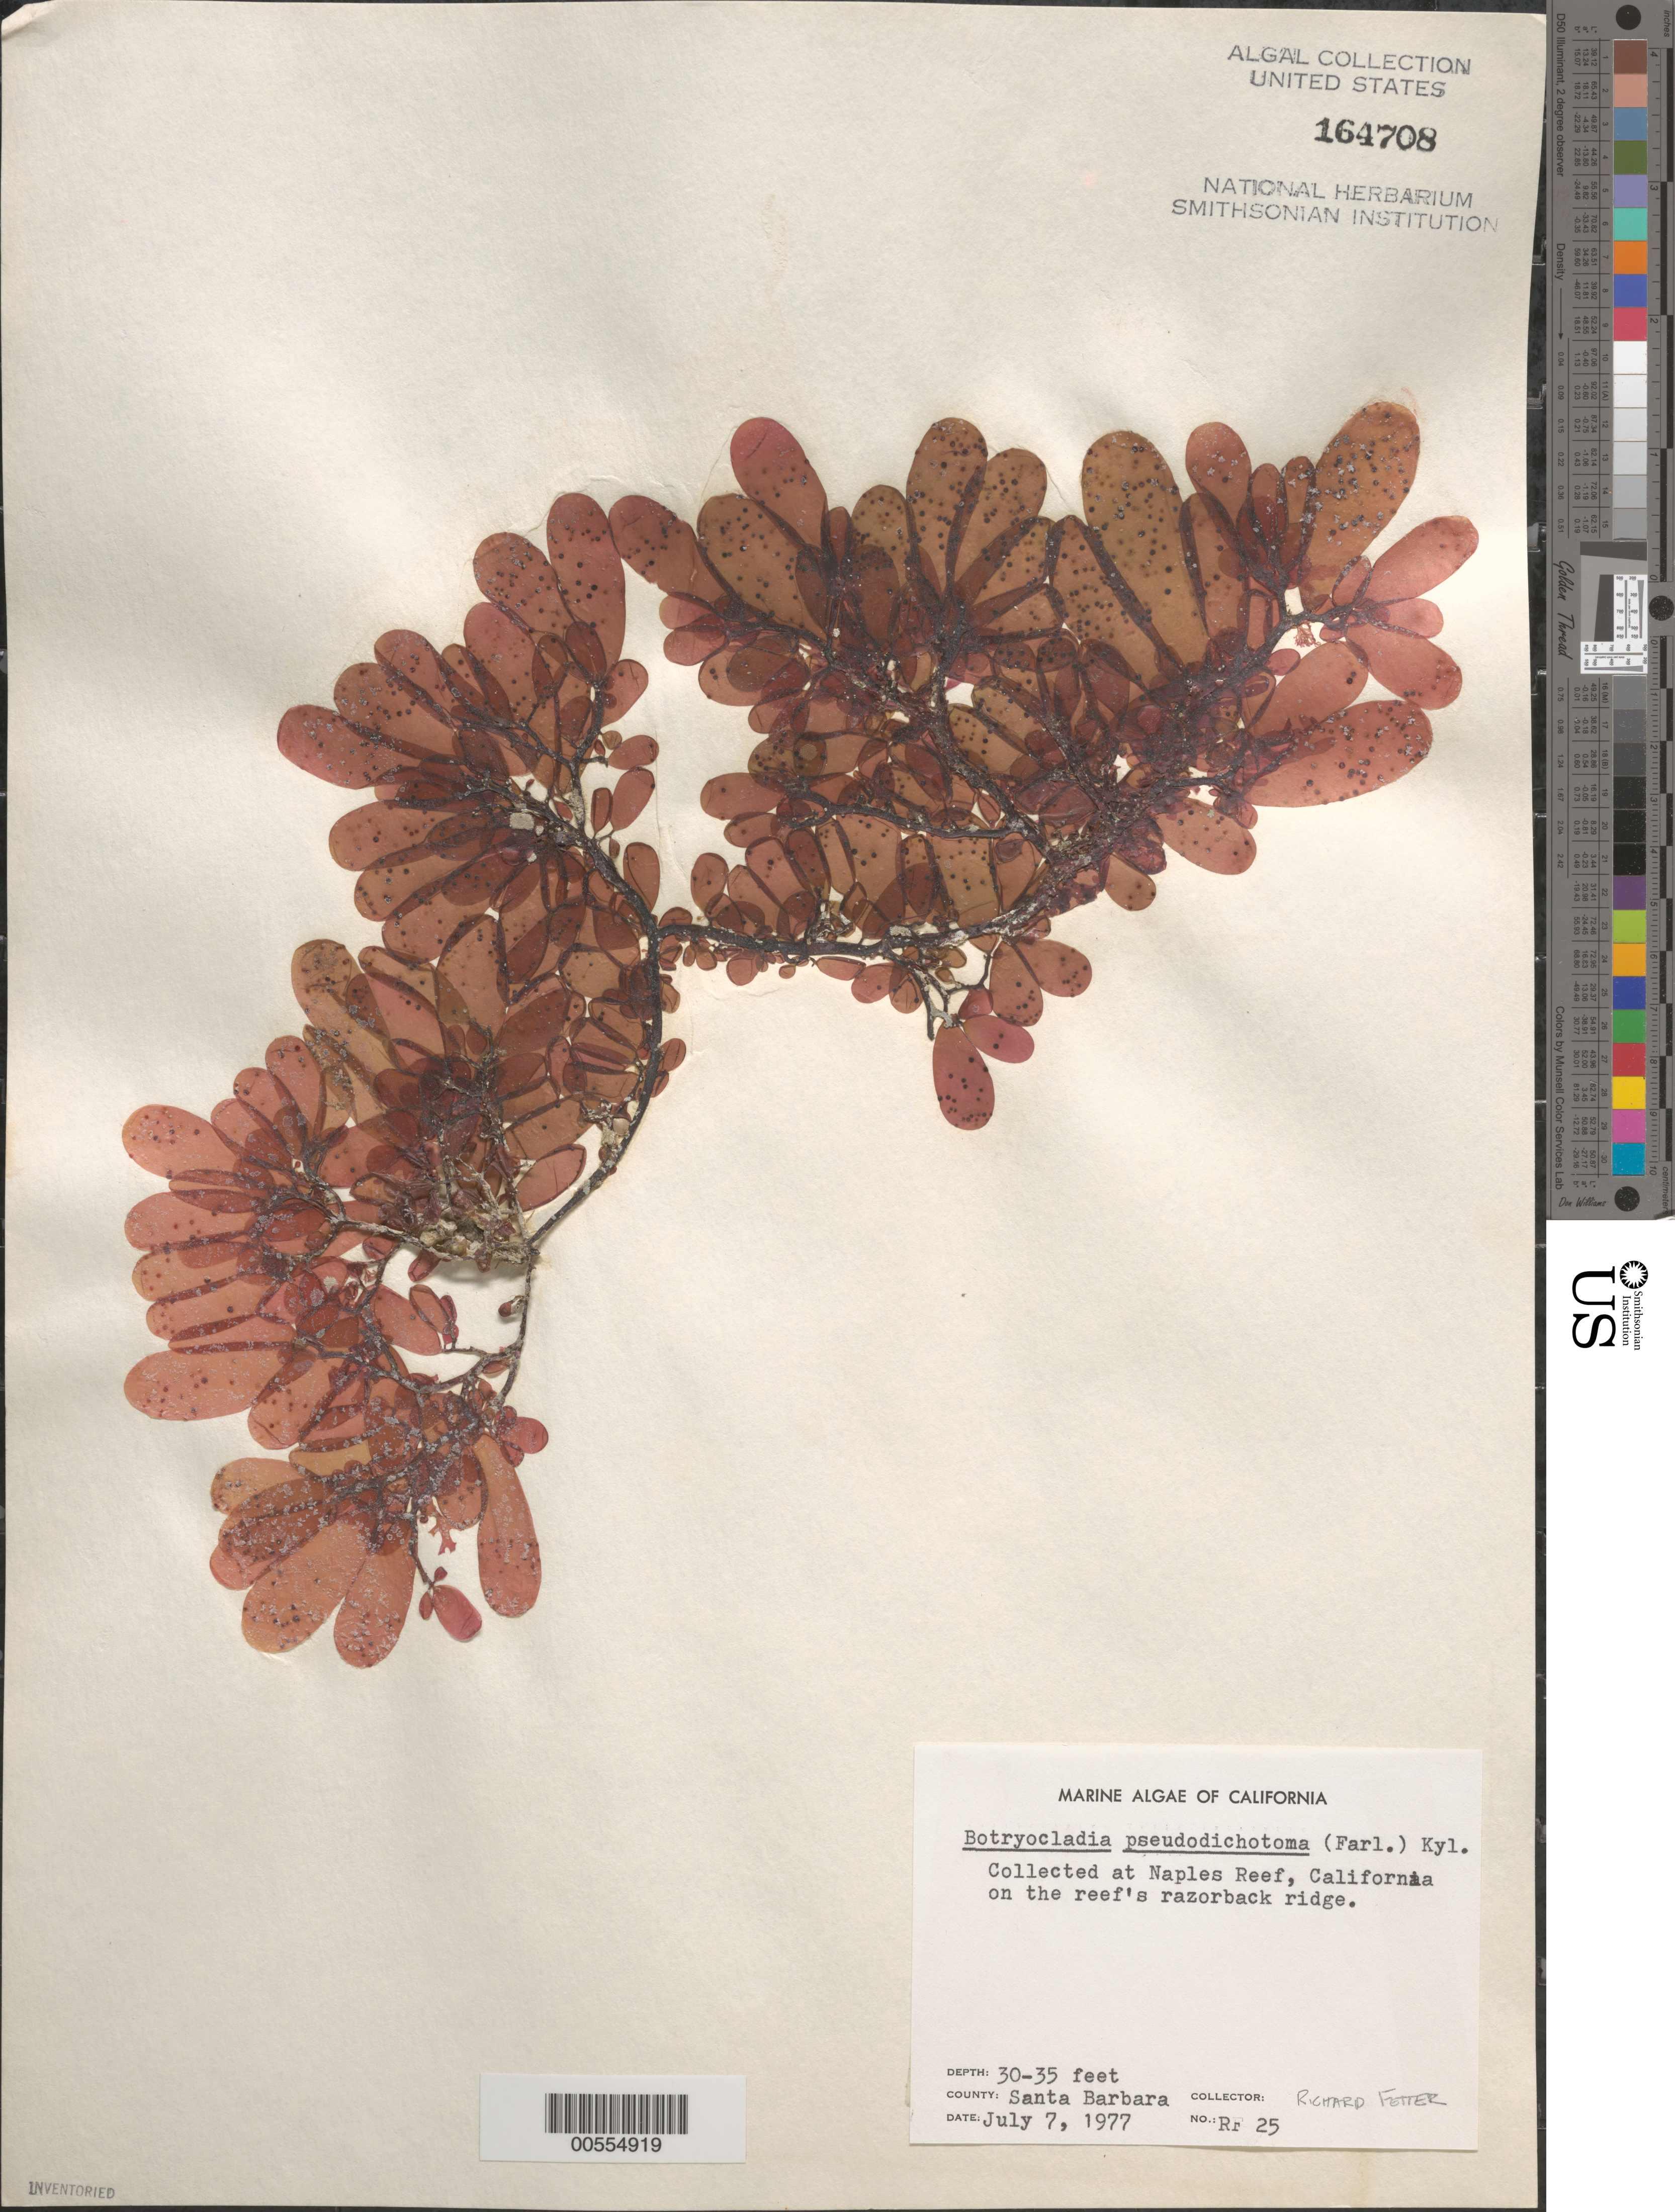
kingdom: Plantae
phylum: Rhodophyta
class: Florideophyceae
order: Rhodymeniales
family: Rhodymeniaceae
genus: Botryocladia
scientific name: Botryocladia pseudodichotoma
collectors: R. Fetter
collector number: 25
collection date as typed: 07 Jul 1977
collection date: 1977-07-07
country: United States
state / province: California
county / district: Santa Barbara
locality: Naples Reef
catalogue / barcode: US 164708